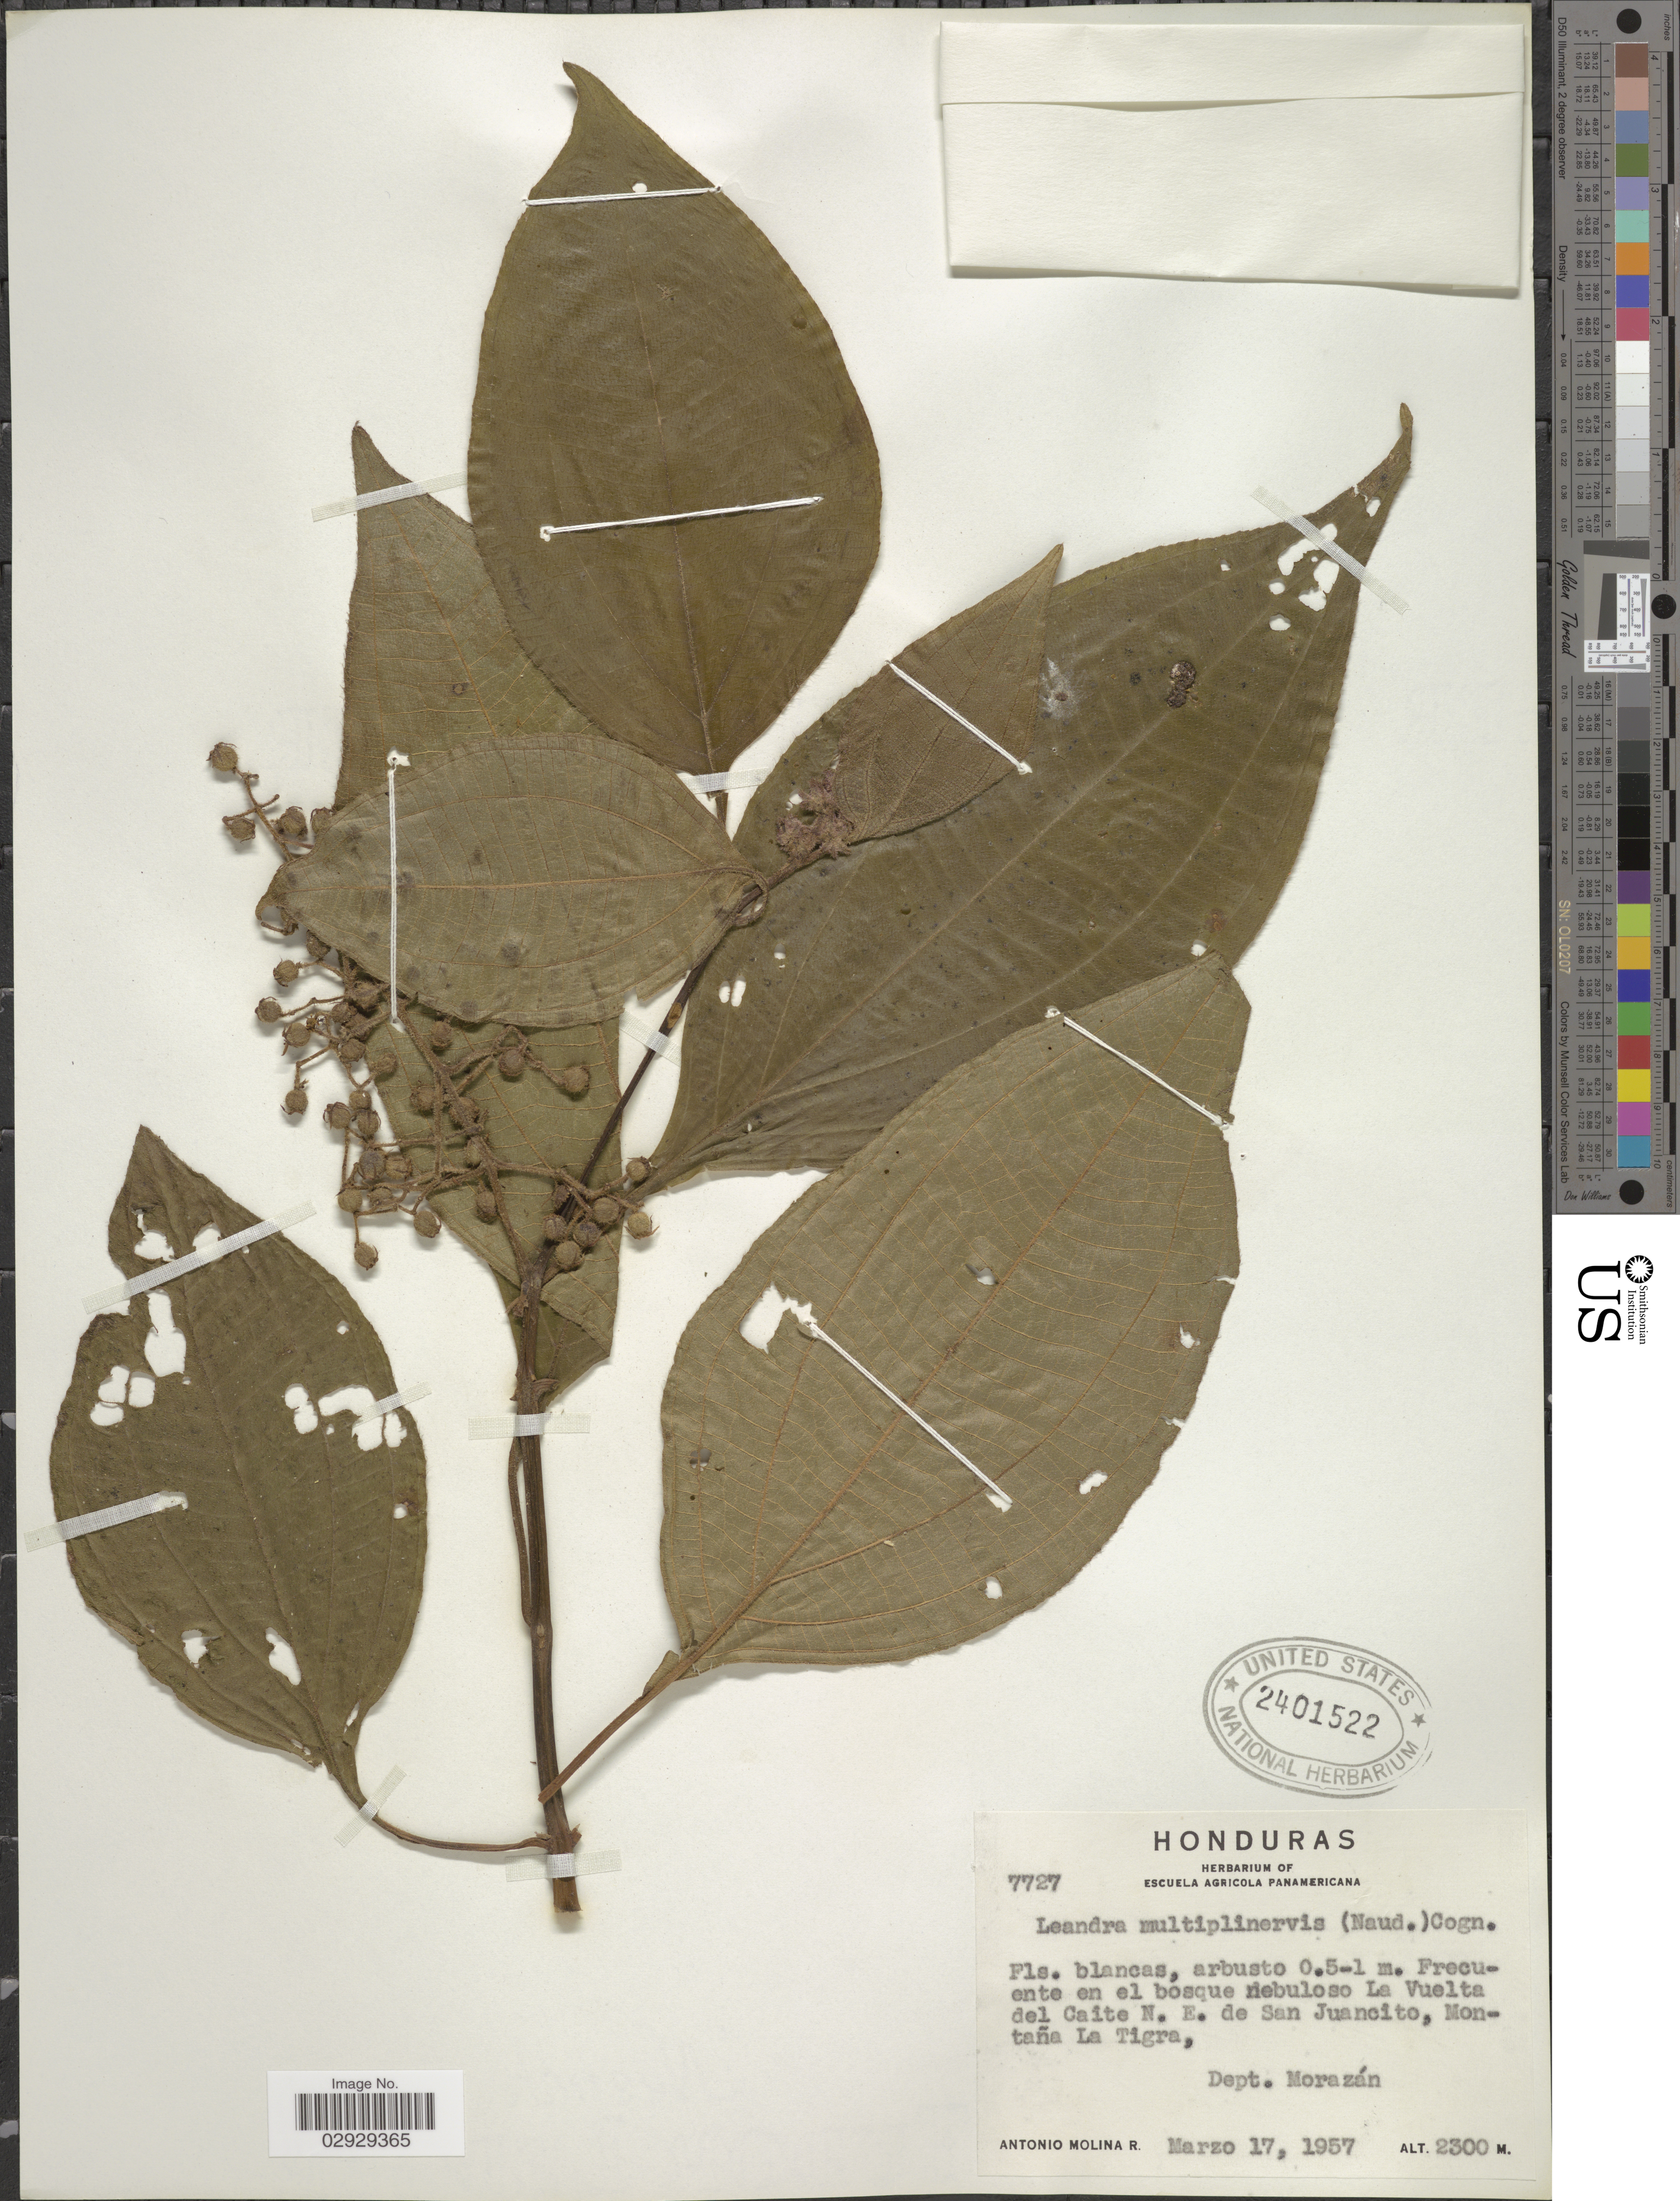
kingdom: Plantae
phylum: Tracheophyta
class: Magnoliopsida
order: Myrtales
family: Melastomataceae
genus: Leandra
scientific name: Leandra multiplinervis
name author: (Naudin) Cogn.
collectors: A. Molina R.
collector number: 7727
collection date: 1957-03-17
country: Honduras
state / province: Fco. Morazán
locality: Frecuente en el bosque nebuloso La Vuelta del Caite N.E. de San Juancito, Montaña La Tigra, Dept. Morazán.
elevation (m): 2300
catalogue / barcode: US 2401522